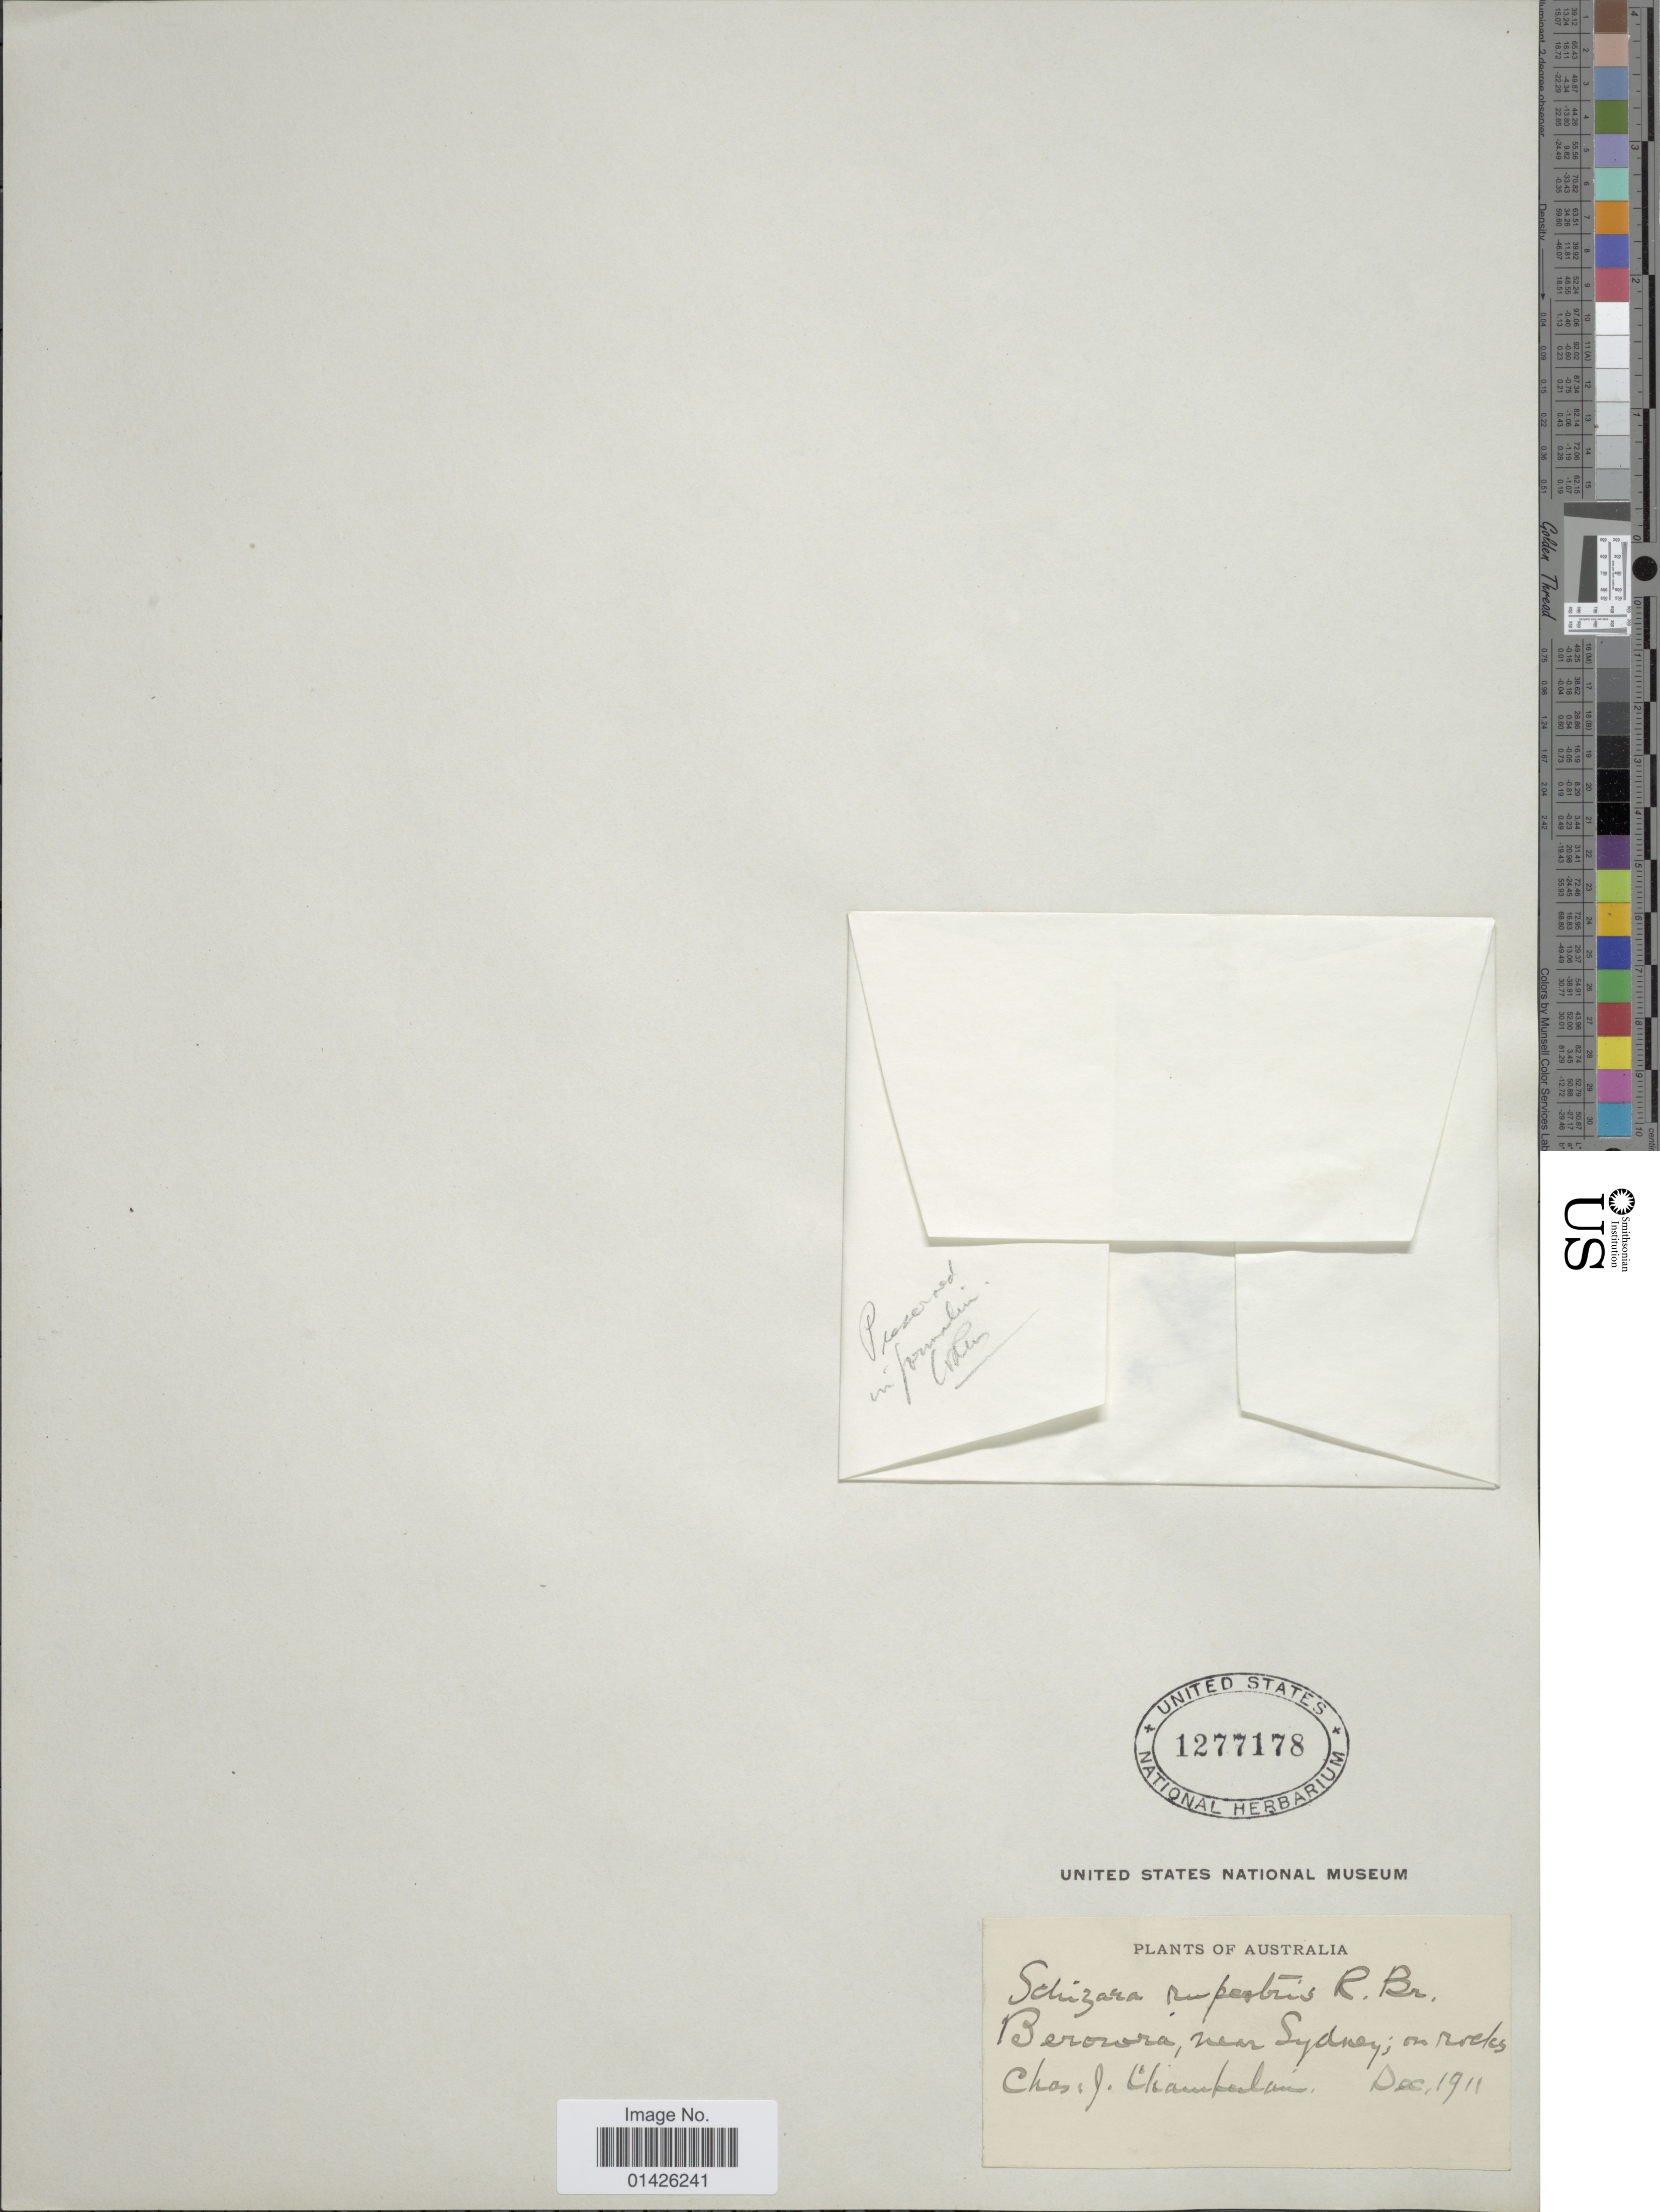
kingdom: Plantae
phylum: Tracheophyta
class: Polypodiopsida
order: Schizaeales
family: Schizaeaceae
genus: Schizaea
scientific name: Schizaea rupestris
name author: R. Br.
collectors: C. Chamberlain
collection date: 1911-12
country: Australia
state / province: New South Wales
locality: Berowra, near Sydney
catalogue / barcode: US 1277178